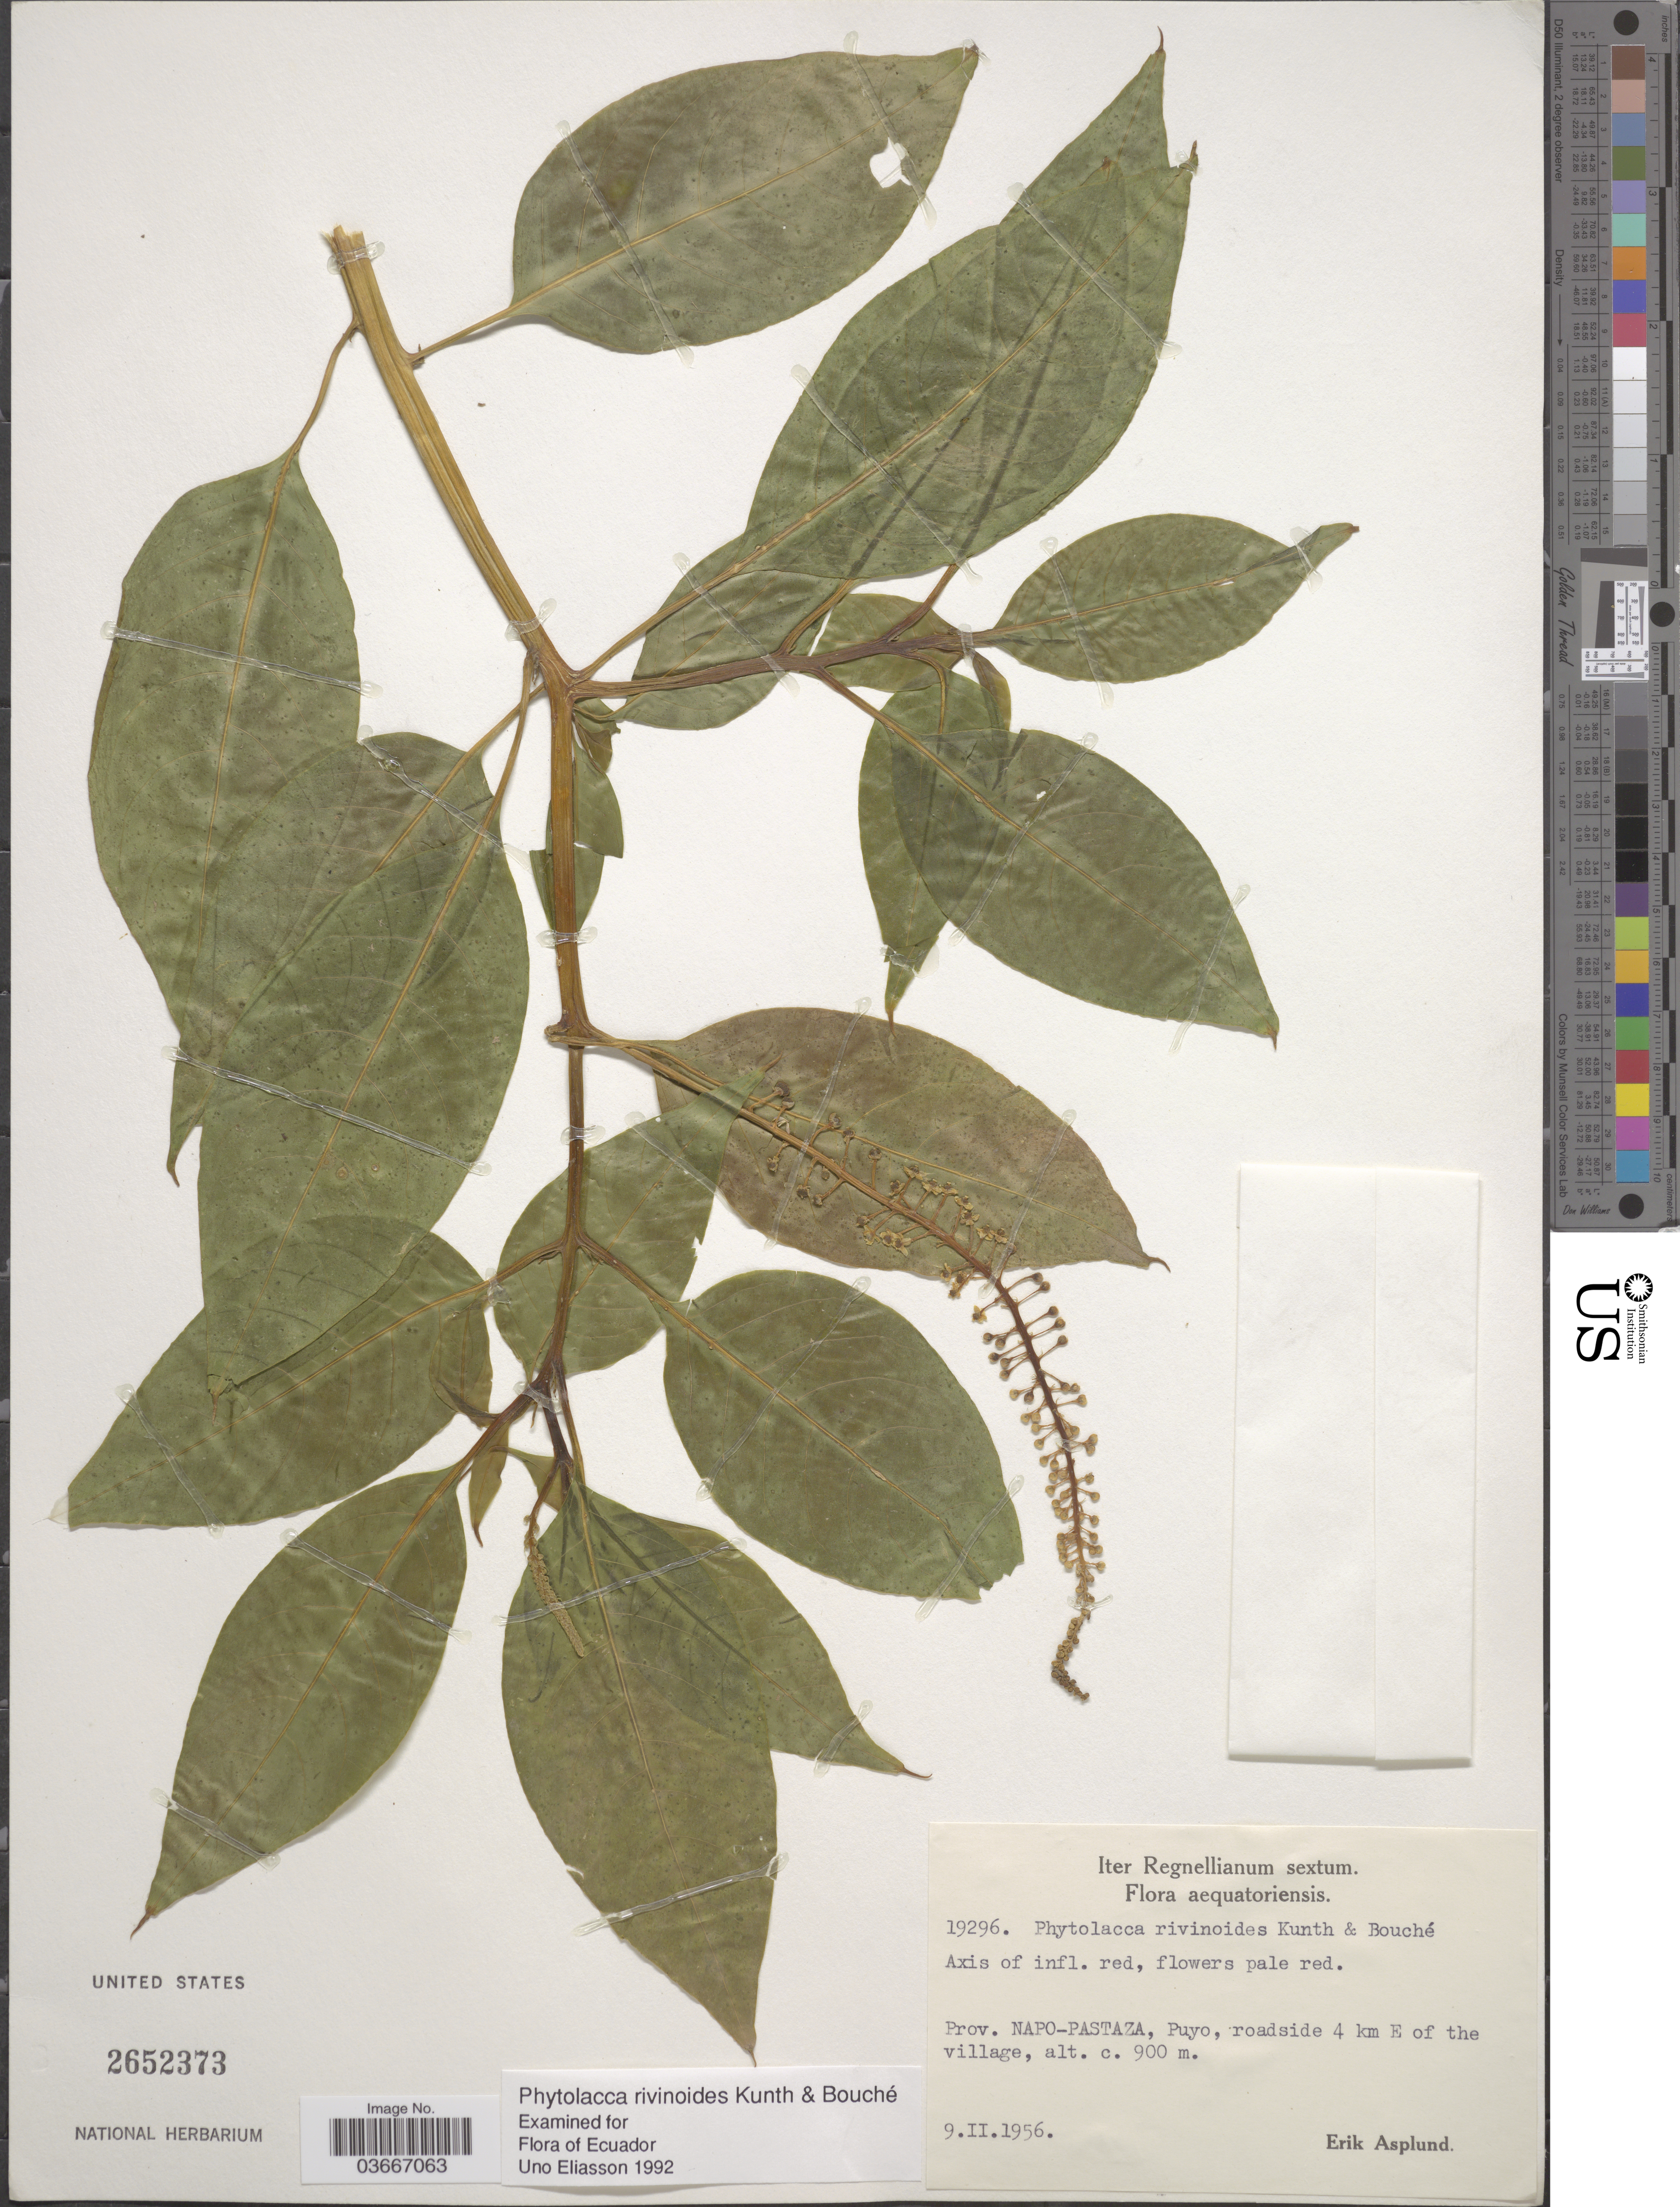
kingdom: Plantae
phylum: Tracheophyta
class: Magnoliopsida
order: Caryophyllales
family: Phytolaccaceae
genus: Phytolacca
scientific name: Phytolacca rivinoides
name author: Kunth & C.D. Bouché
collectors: E. Asplund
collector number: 19296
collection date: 1956-02-09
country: Ecuador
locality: Prov. Napo-Pastaza, Puyo, roadside 4 km E of the village.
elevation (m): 900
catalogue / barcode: US 2652373